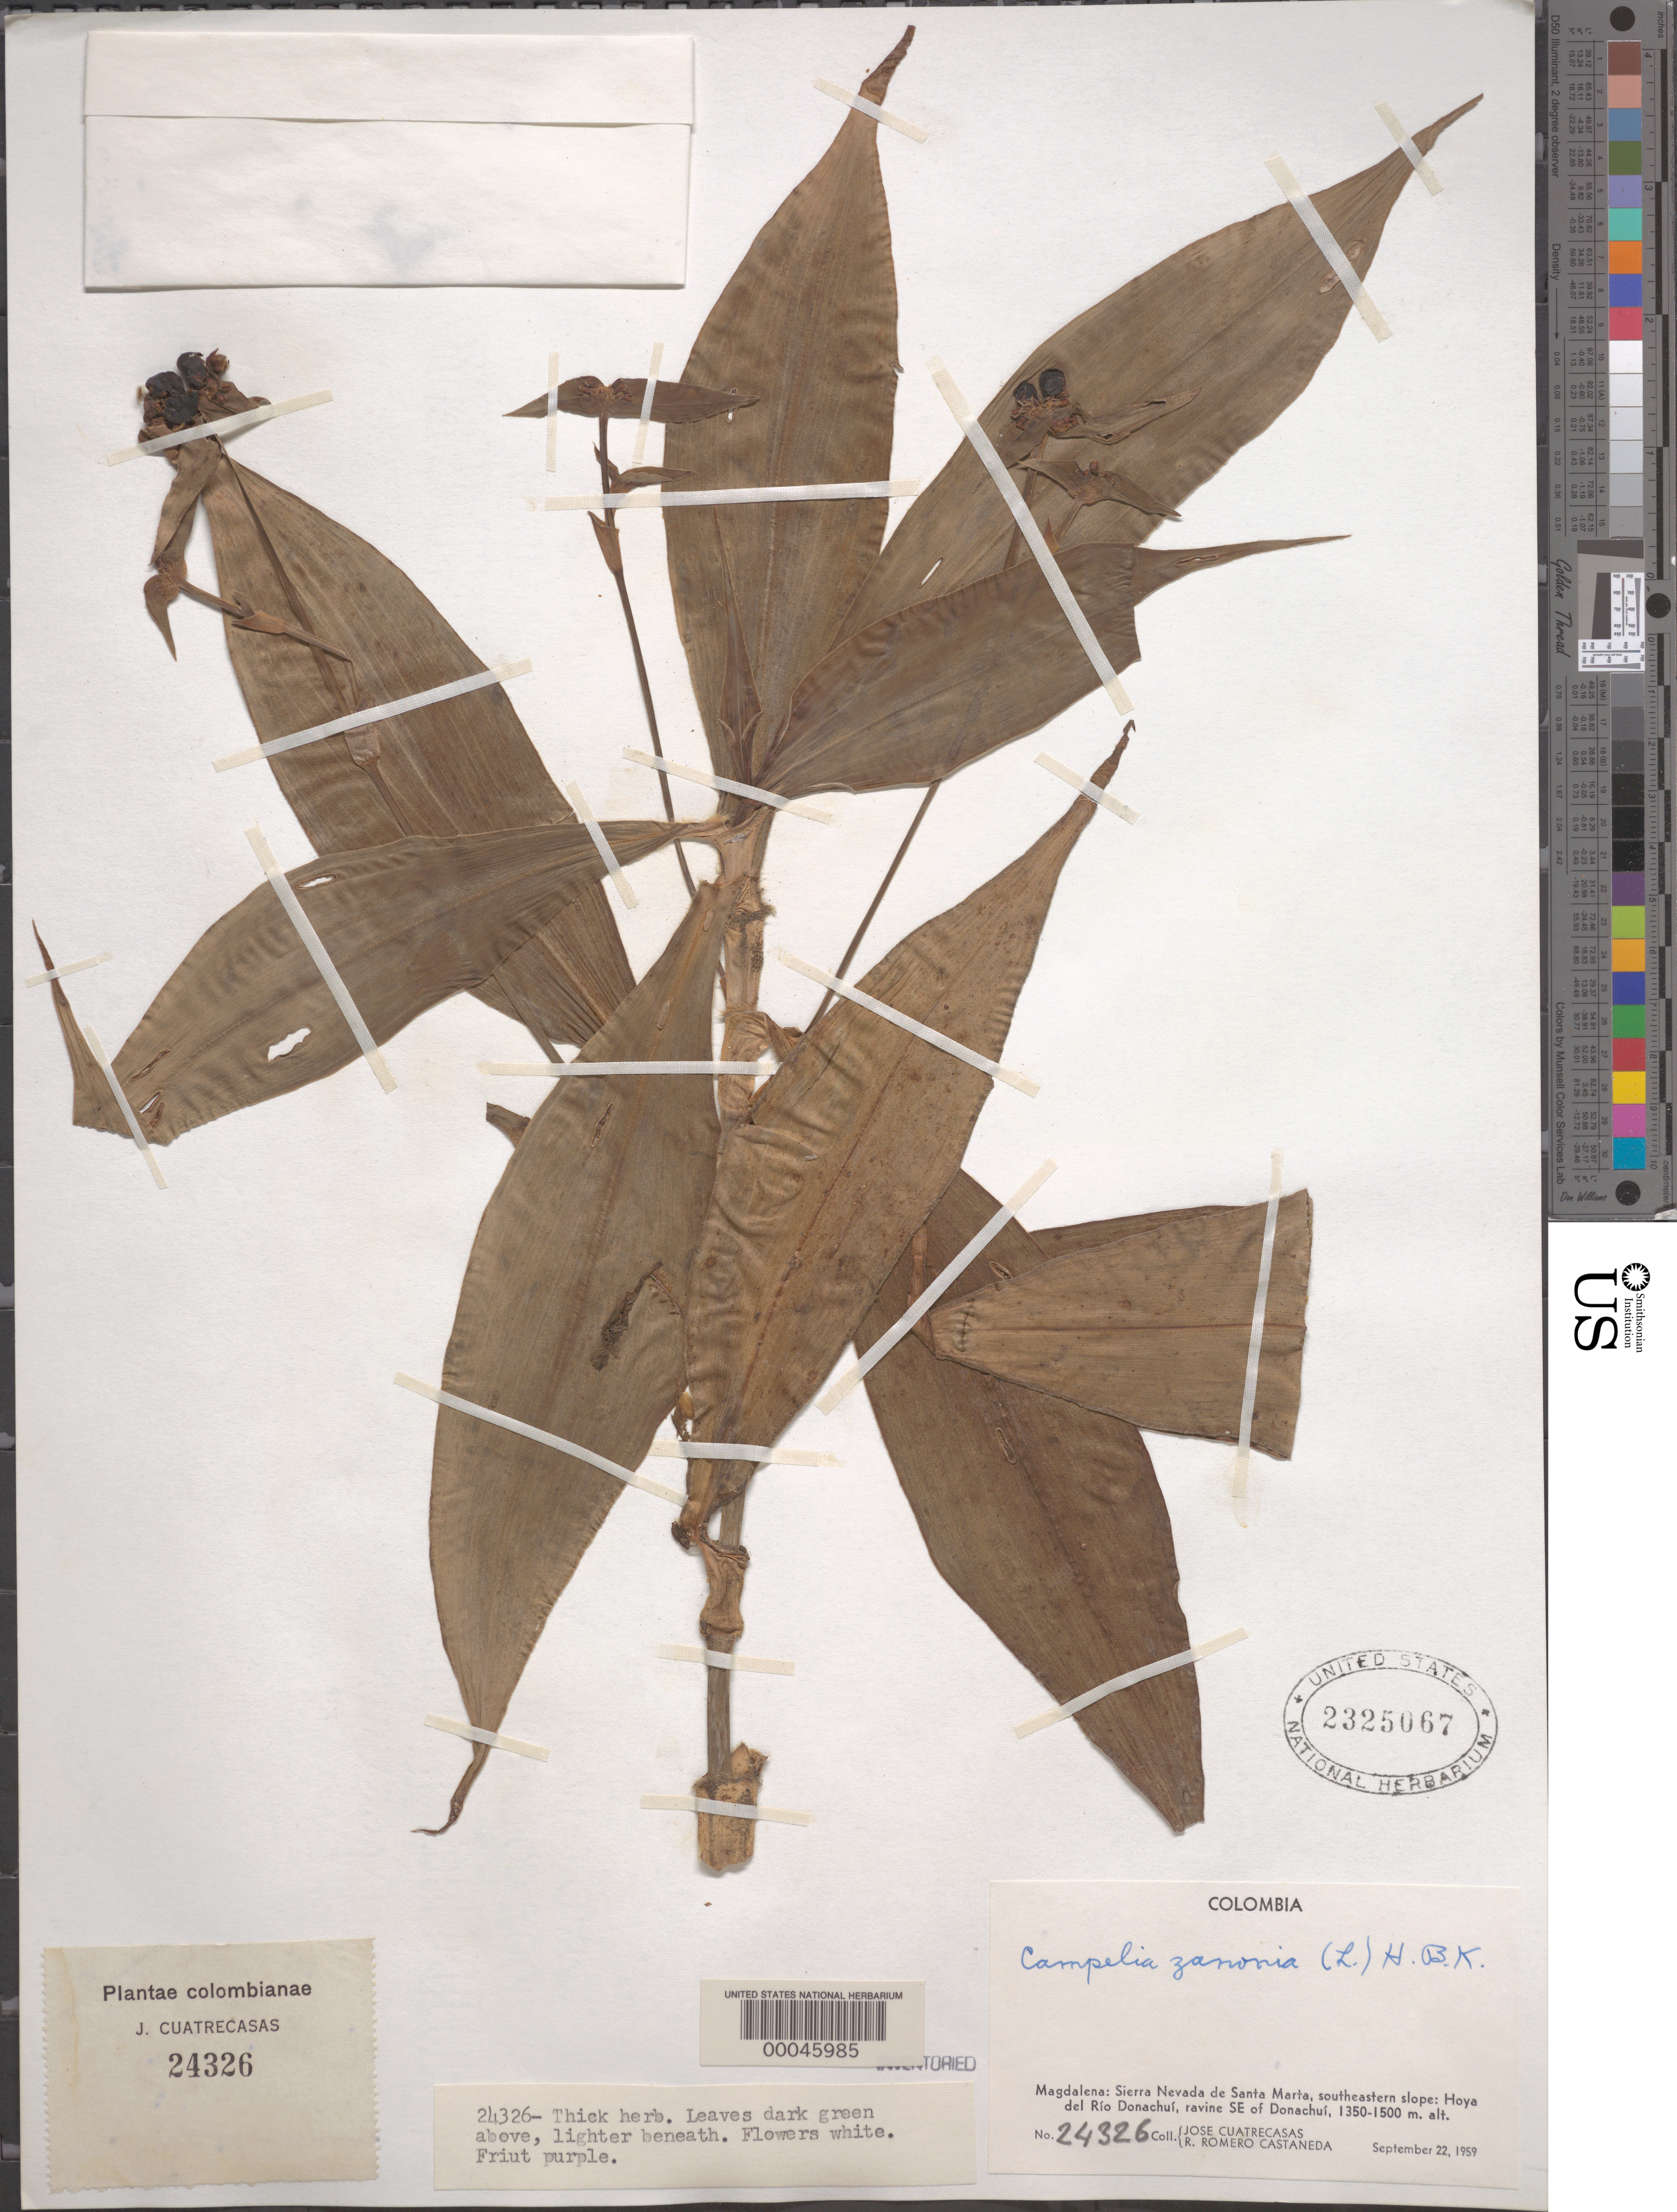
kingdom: Plantae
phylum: Tracheophyta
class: Liliopsida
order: Commelinales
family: Commelinaceae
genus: Tradescantia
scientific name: Tradescantia zanonia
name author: (L.) Sw.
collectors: J. Cuatrecasas & R. Romero Castañeda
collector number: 24326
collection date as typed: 22 Sep 1959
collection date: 1959-09-22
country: Colombia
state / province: Magdalena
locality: Sierra Nevada de Santa Marta, near Rio Donachui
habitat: Ravine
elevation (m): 1350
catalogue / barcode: US 2325067